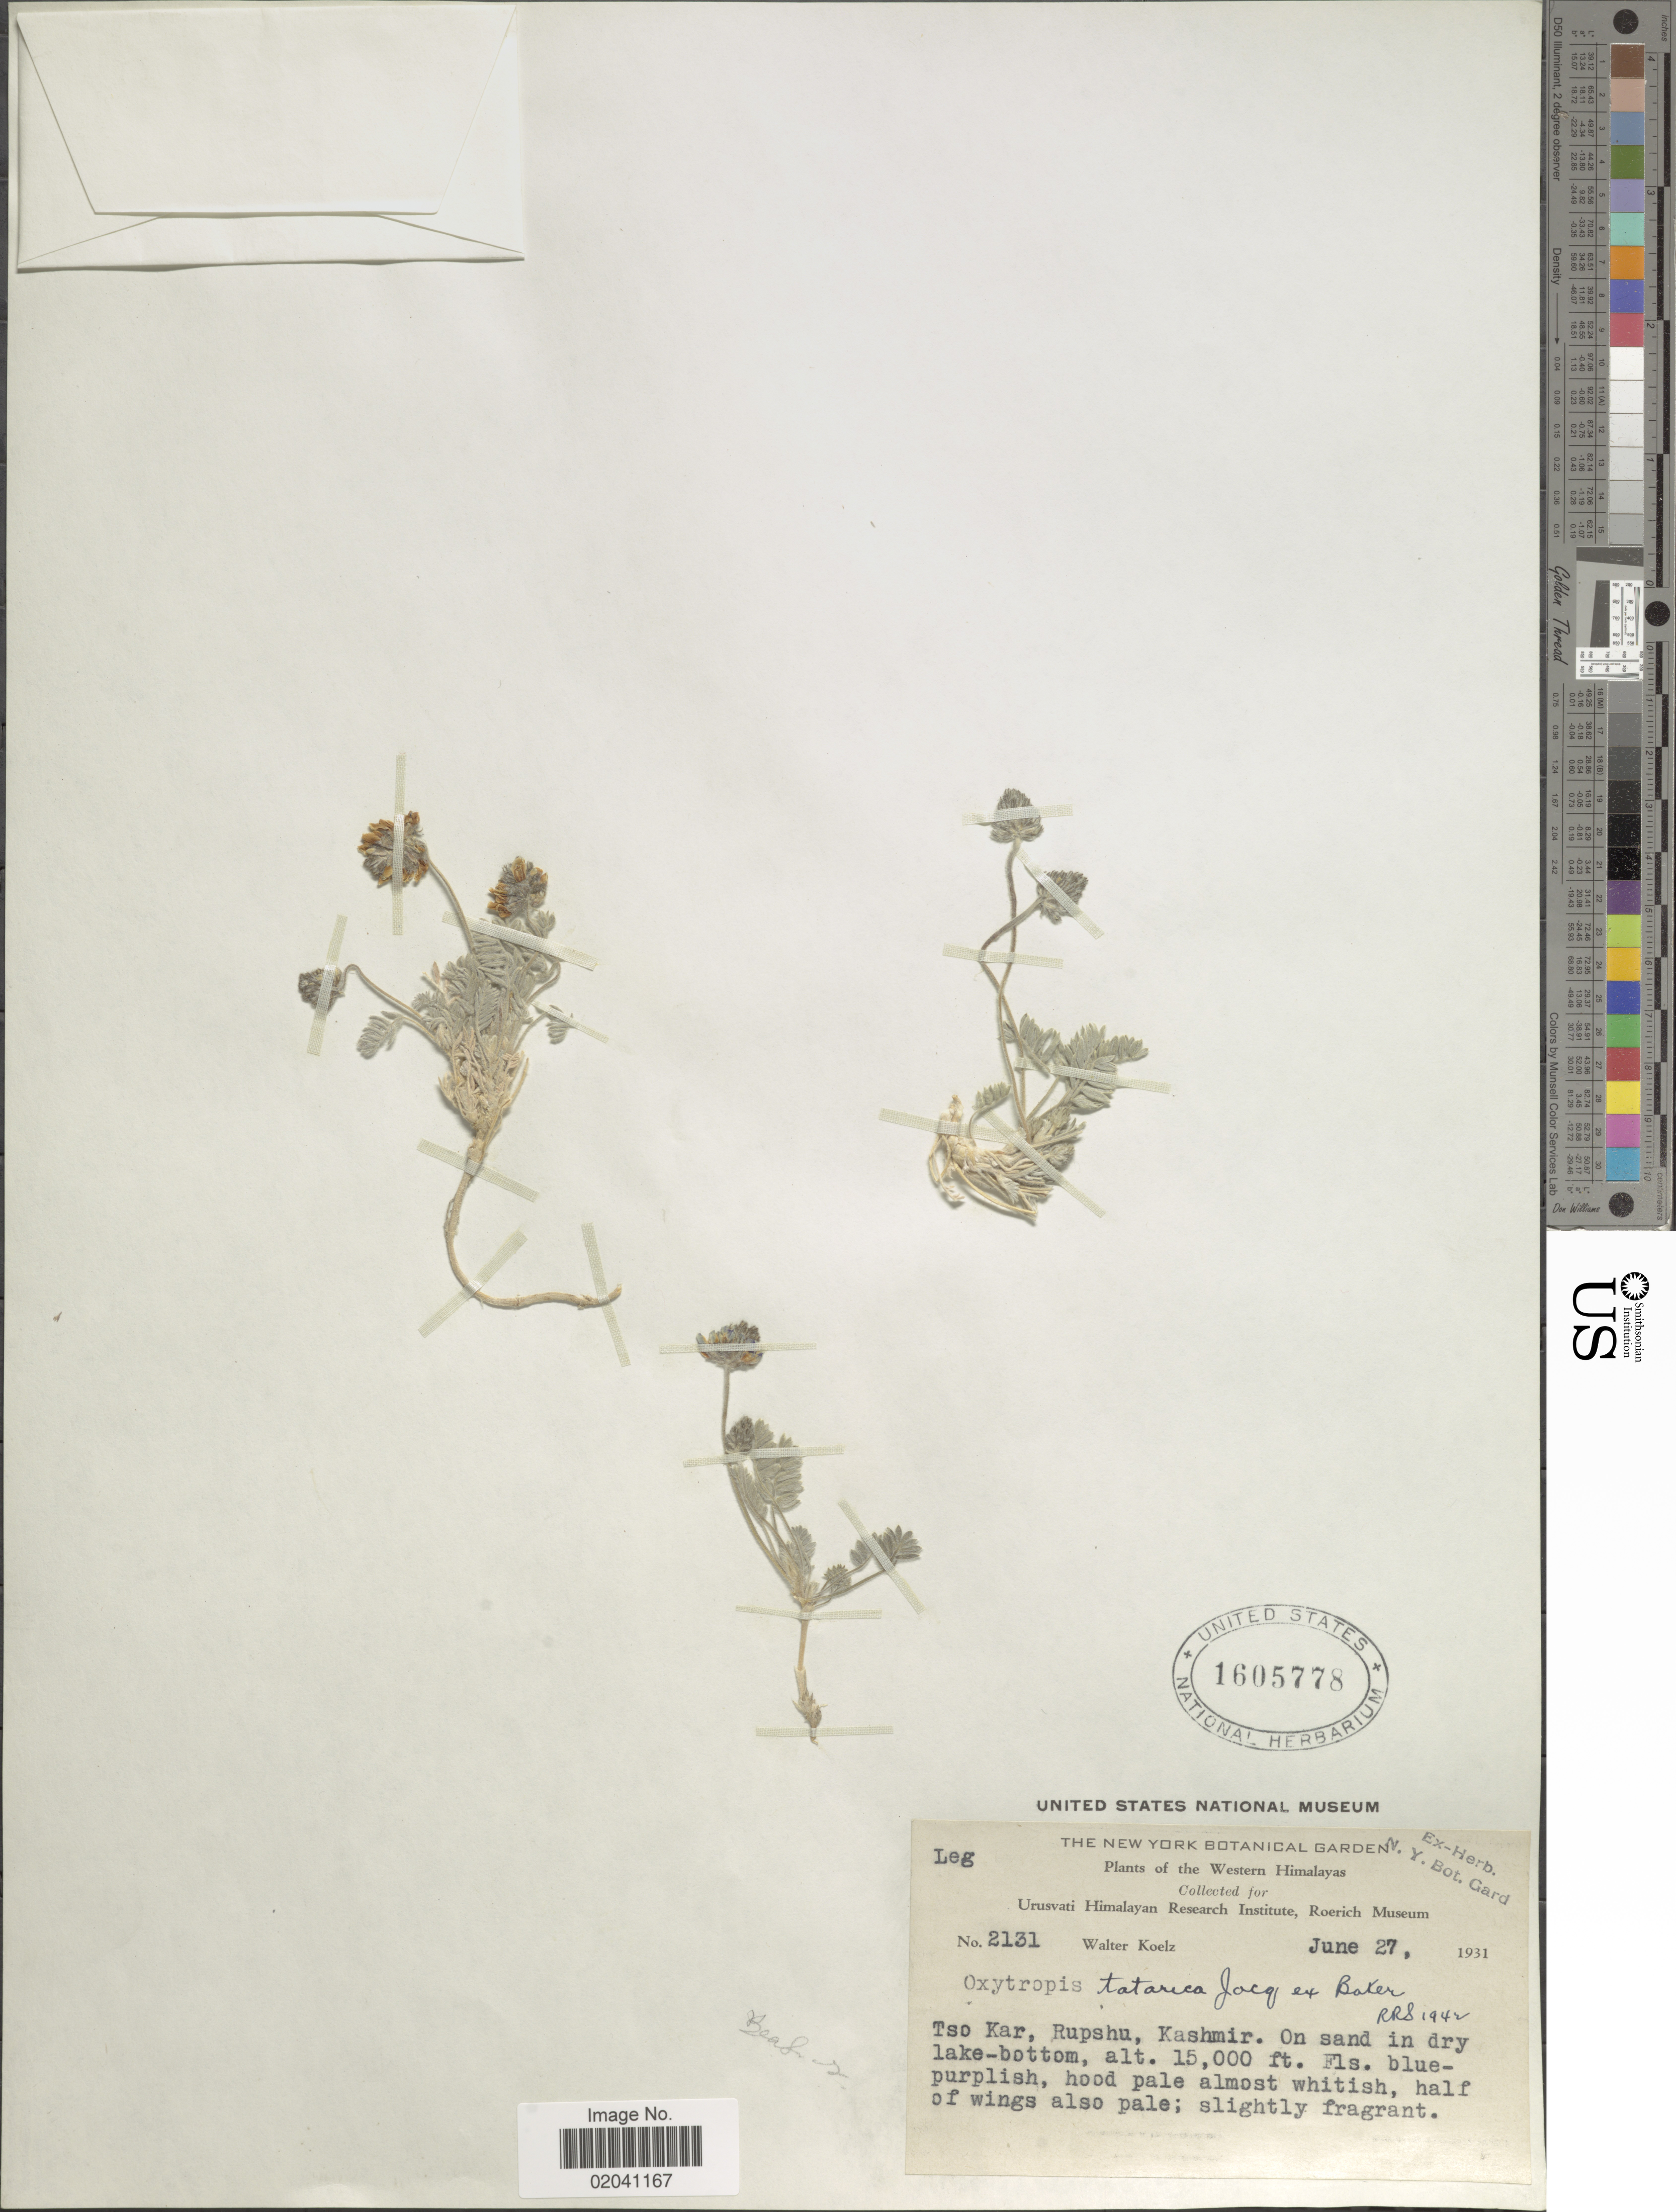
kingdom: Plantae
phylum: Tracheophyta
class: Magnoliopsida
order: Fabales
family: Fabaceae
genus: Oxytropis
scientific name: Oxytropis tatarica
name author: Baker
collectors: W. N. Koelz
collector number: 2131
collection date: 1931-06-27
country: India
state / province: Jammu and Kashmir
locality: Western Himalayas. Tso Kar, Rupshu, Kashmir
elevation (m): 4572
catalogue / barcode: US 1605778